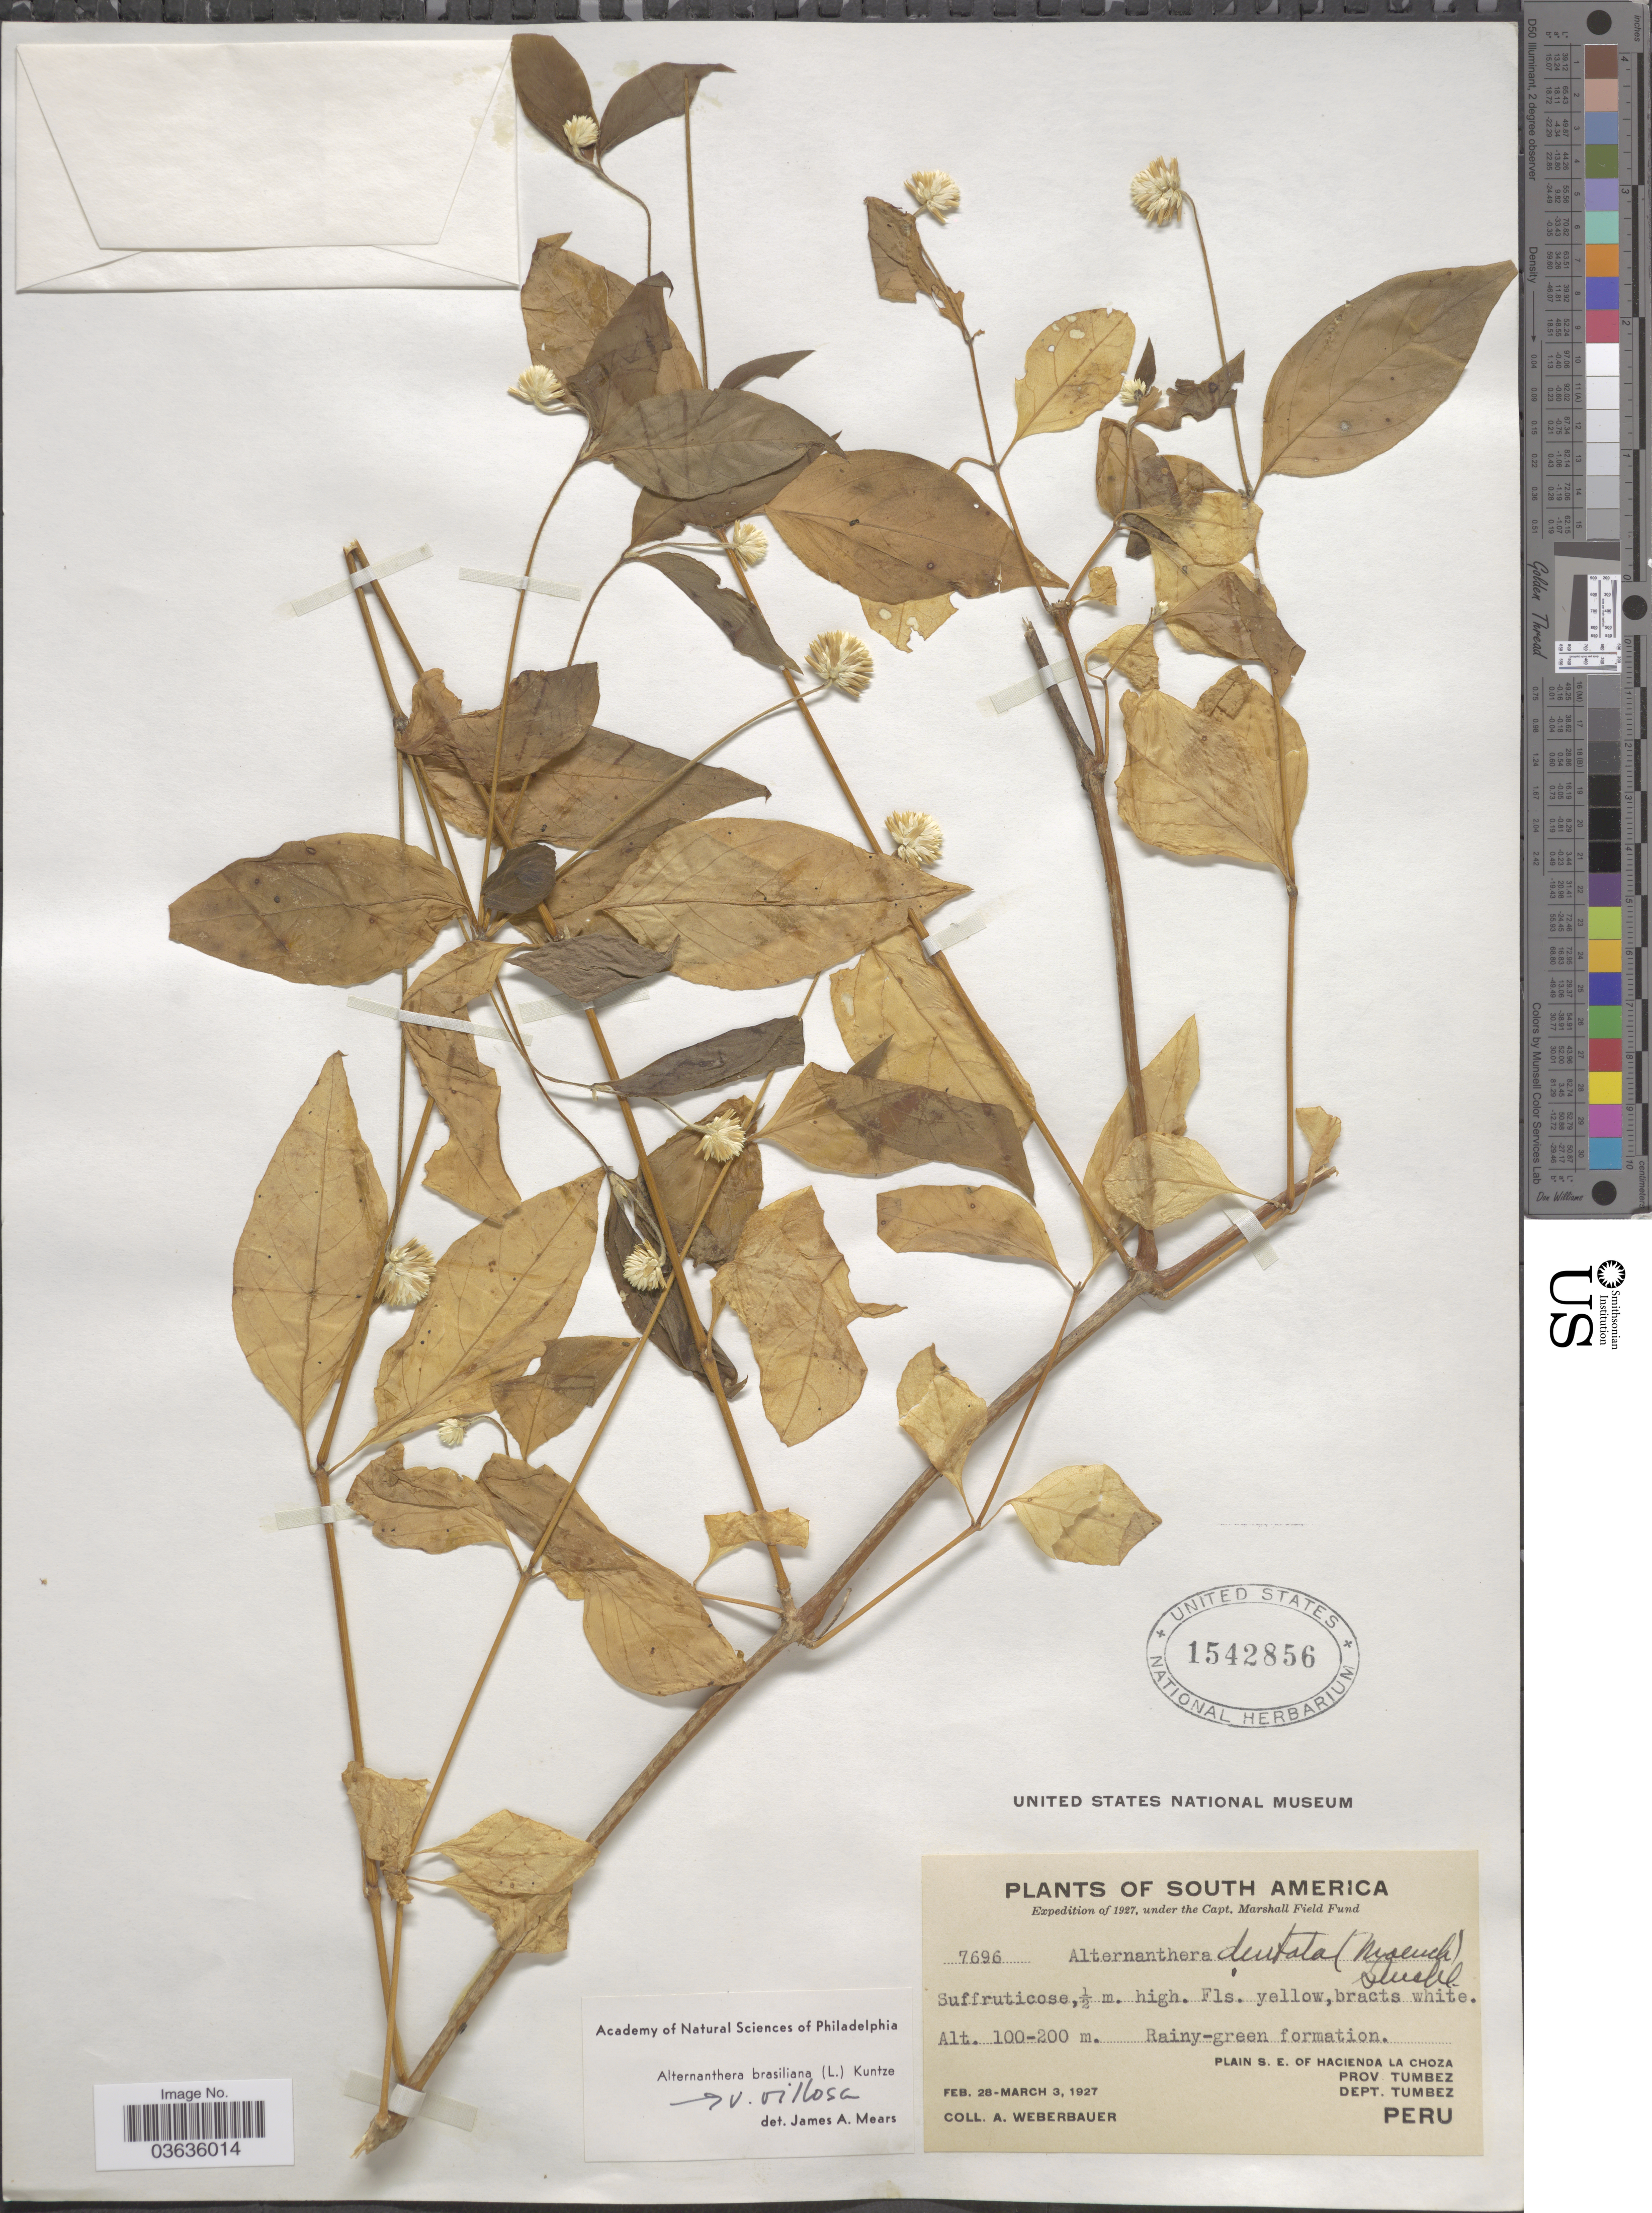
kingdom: Plantae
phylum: Tracheophyta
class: Magnoliopsida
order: Caryophyllales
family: Amaranthaceae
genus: Alternanthera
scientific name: Alternanthera brasiliana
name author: (L.) Kuntze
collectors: A. Weberbauer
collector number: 7696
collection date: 1927-02-28/1927-03-03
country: Peru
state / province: Tumbes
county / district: Tumbes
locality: Plain S.E. of Hacienda La Choza, Prov. Tumbez, Dept. Tumbez.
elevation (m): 100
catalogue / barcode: US 1542856